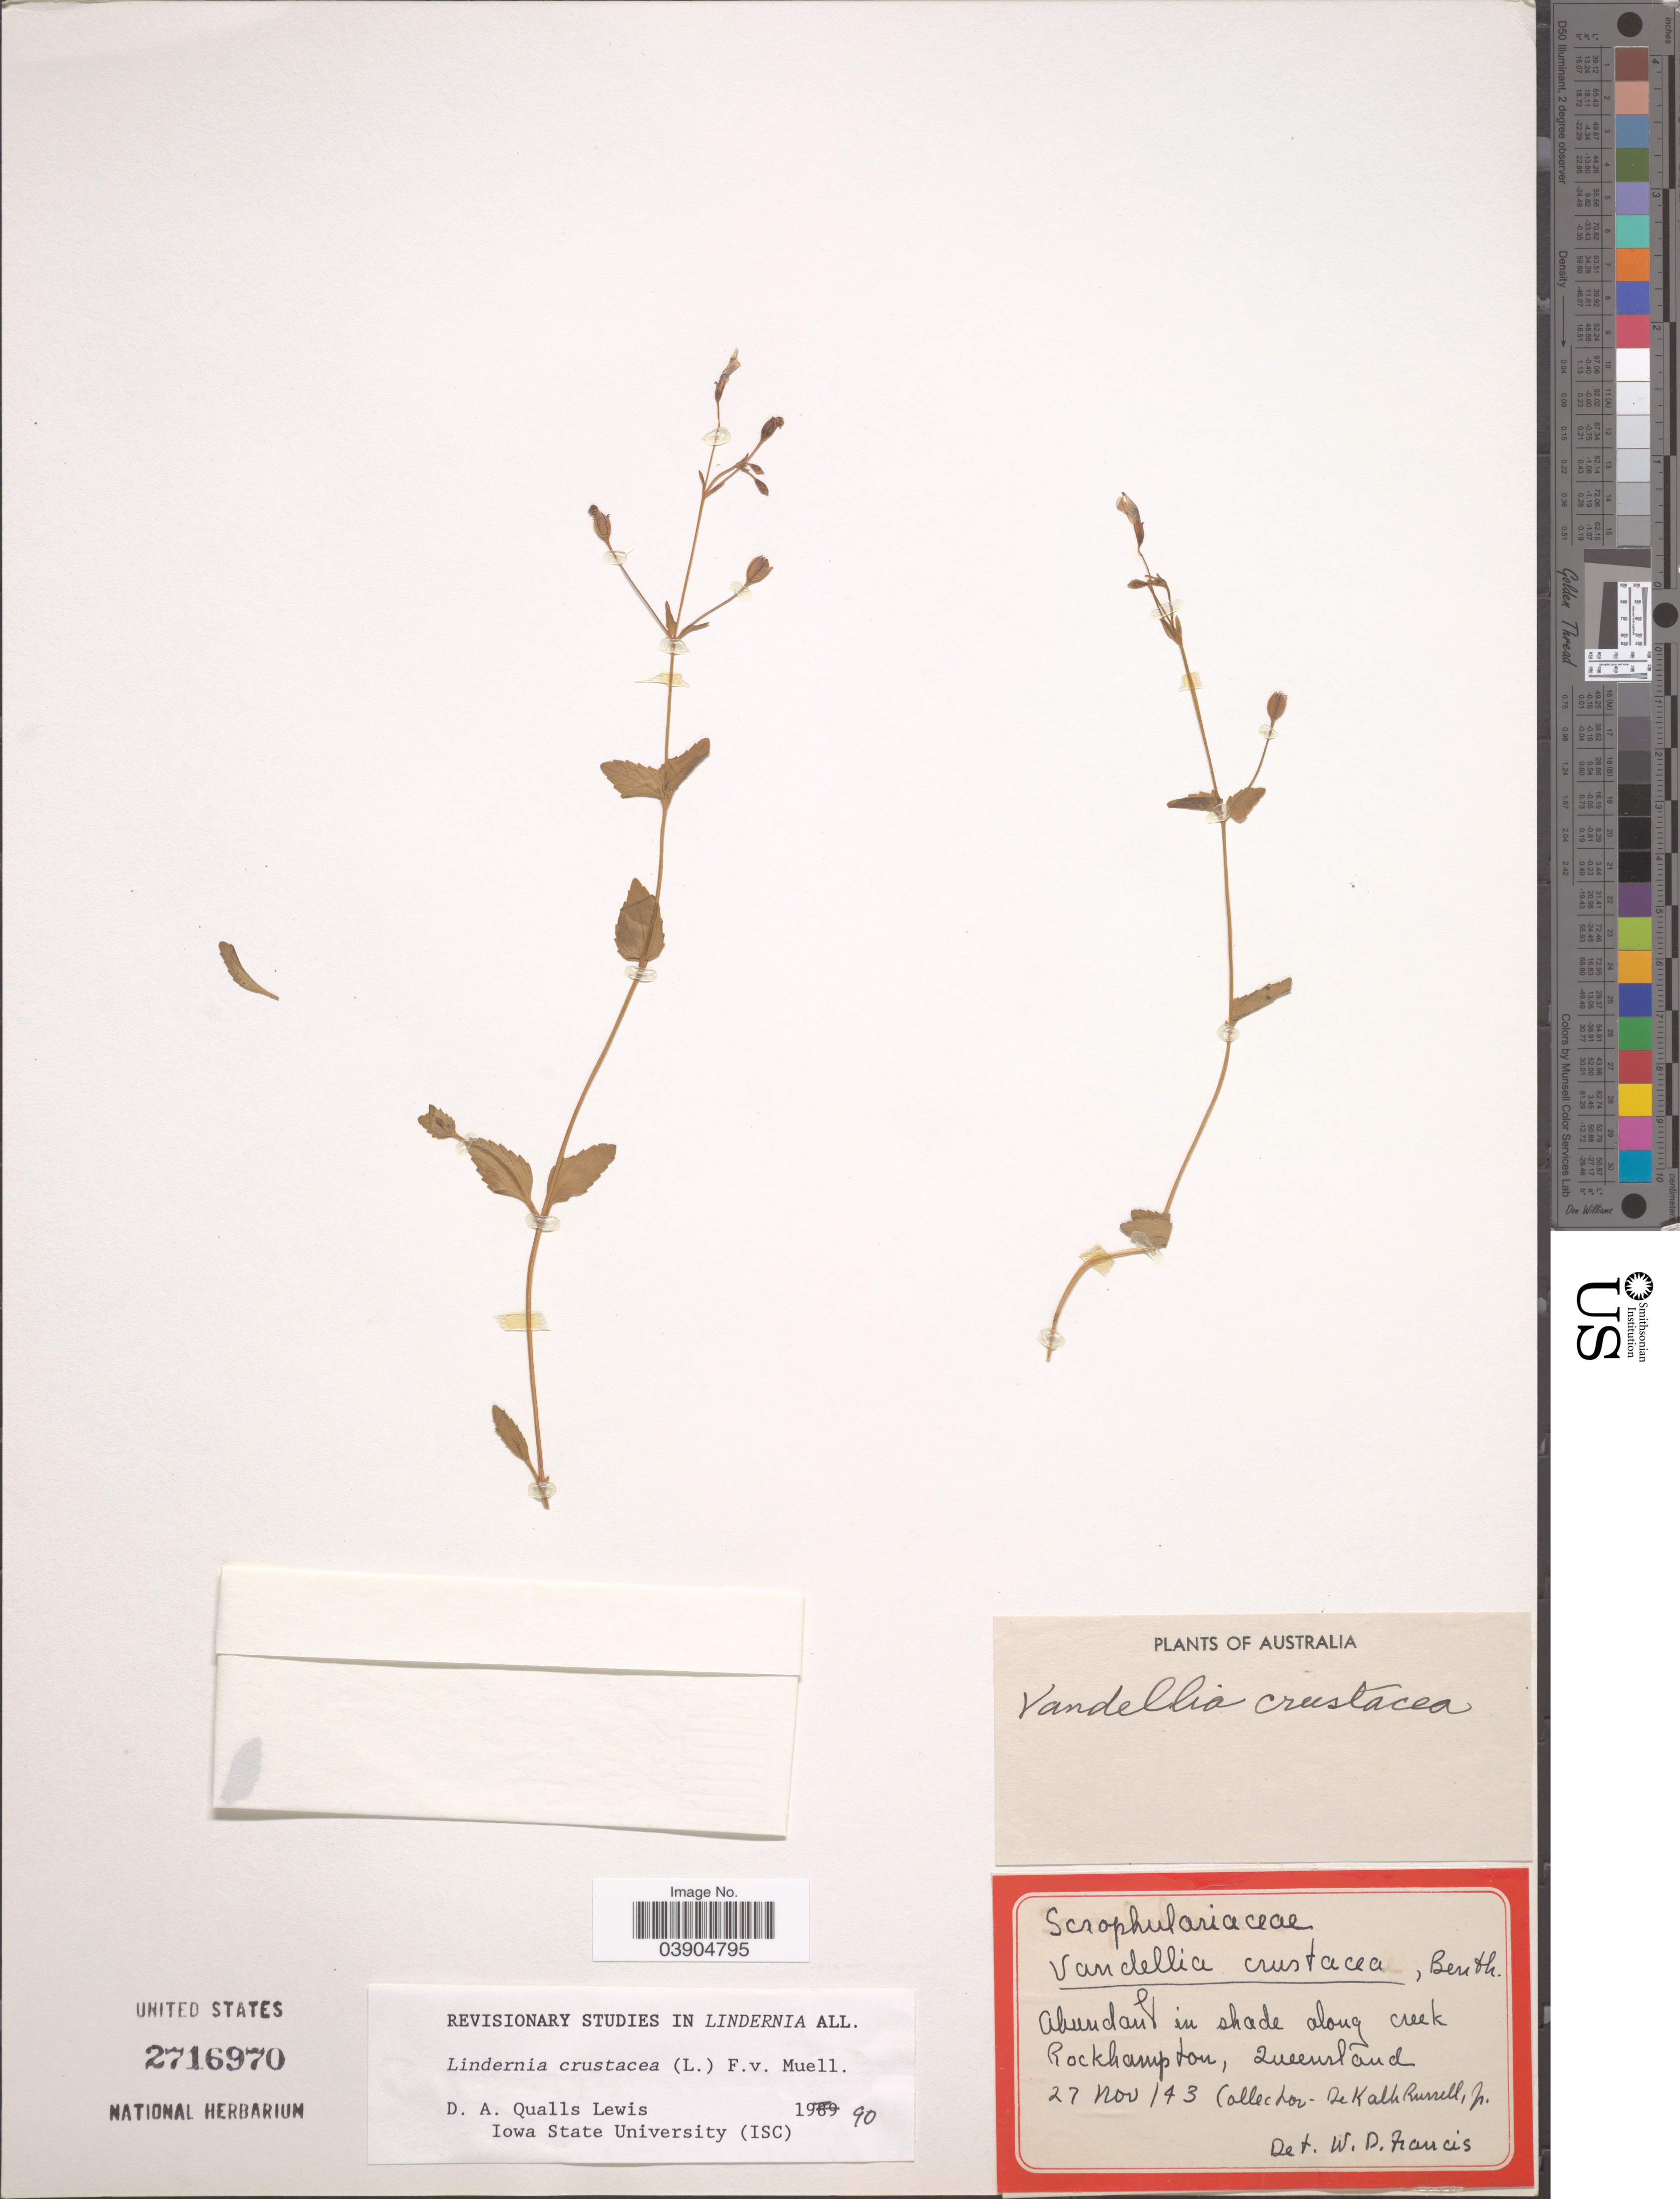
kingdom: Plantae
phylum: Tracheophyta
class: Magnoliopsida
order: Lamiales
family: Linderniaceae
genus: Lindernia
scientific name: Lindernia crustacea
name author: (L.) F. Muell.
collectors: D. K. Russell Jr.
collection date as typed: Transcribed d/m/y: 27/11/43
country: Australia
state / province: Queensland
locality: Along creek Rockhampton.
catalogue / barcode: US 2716970